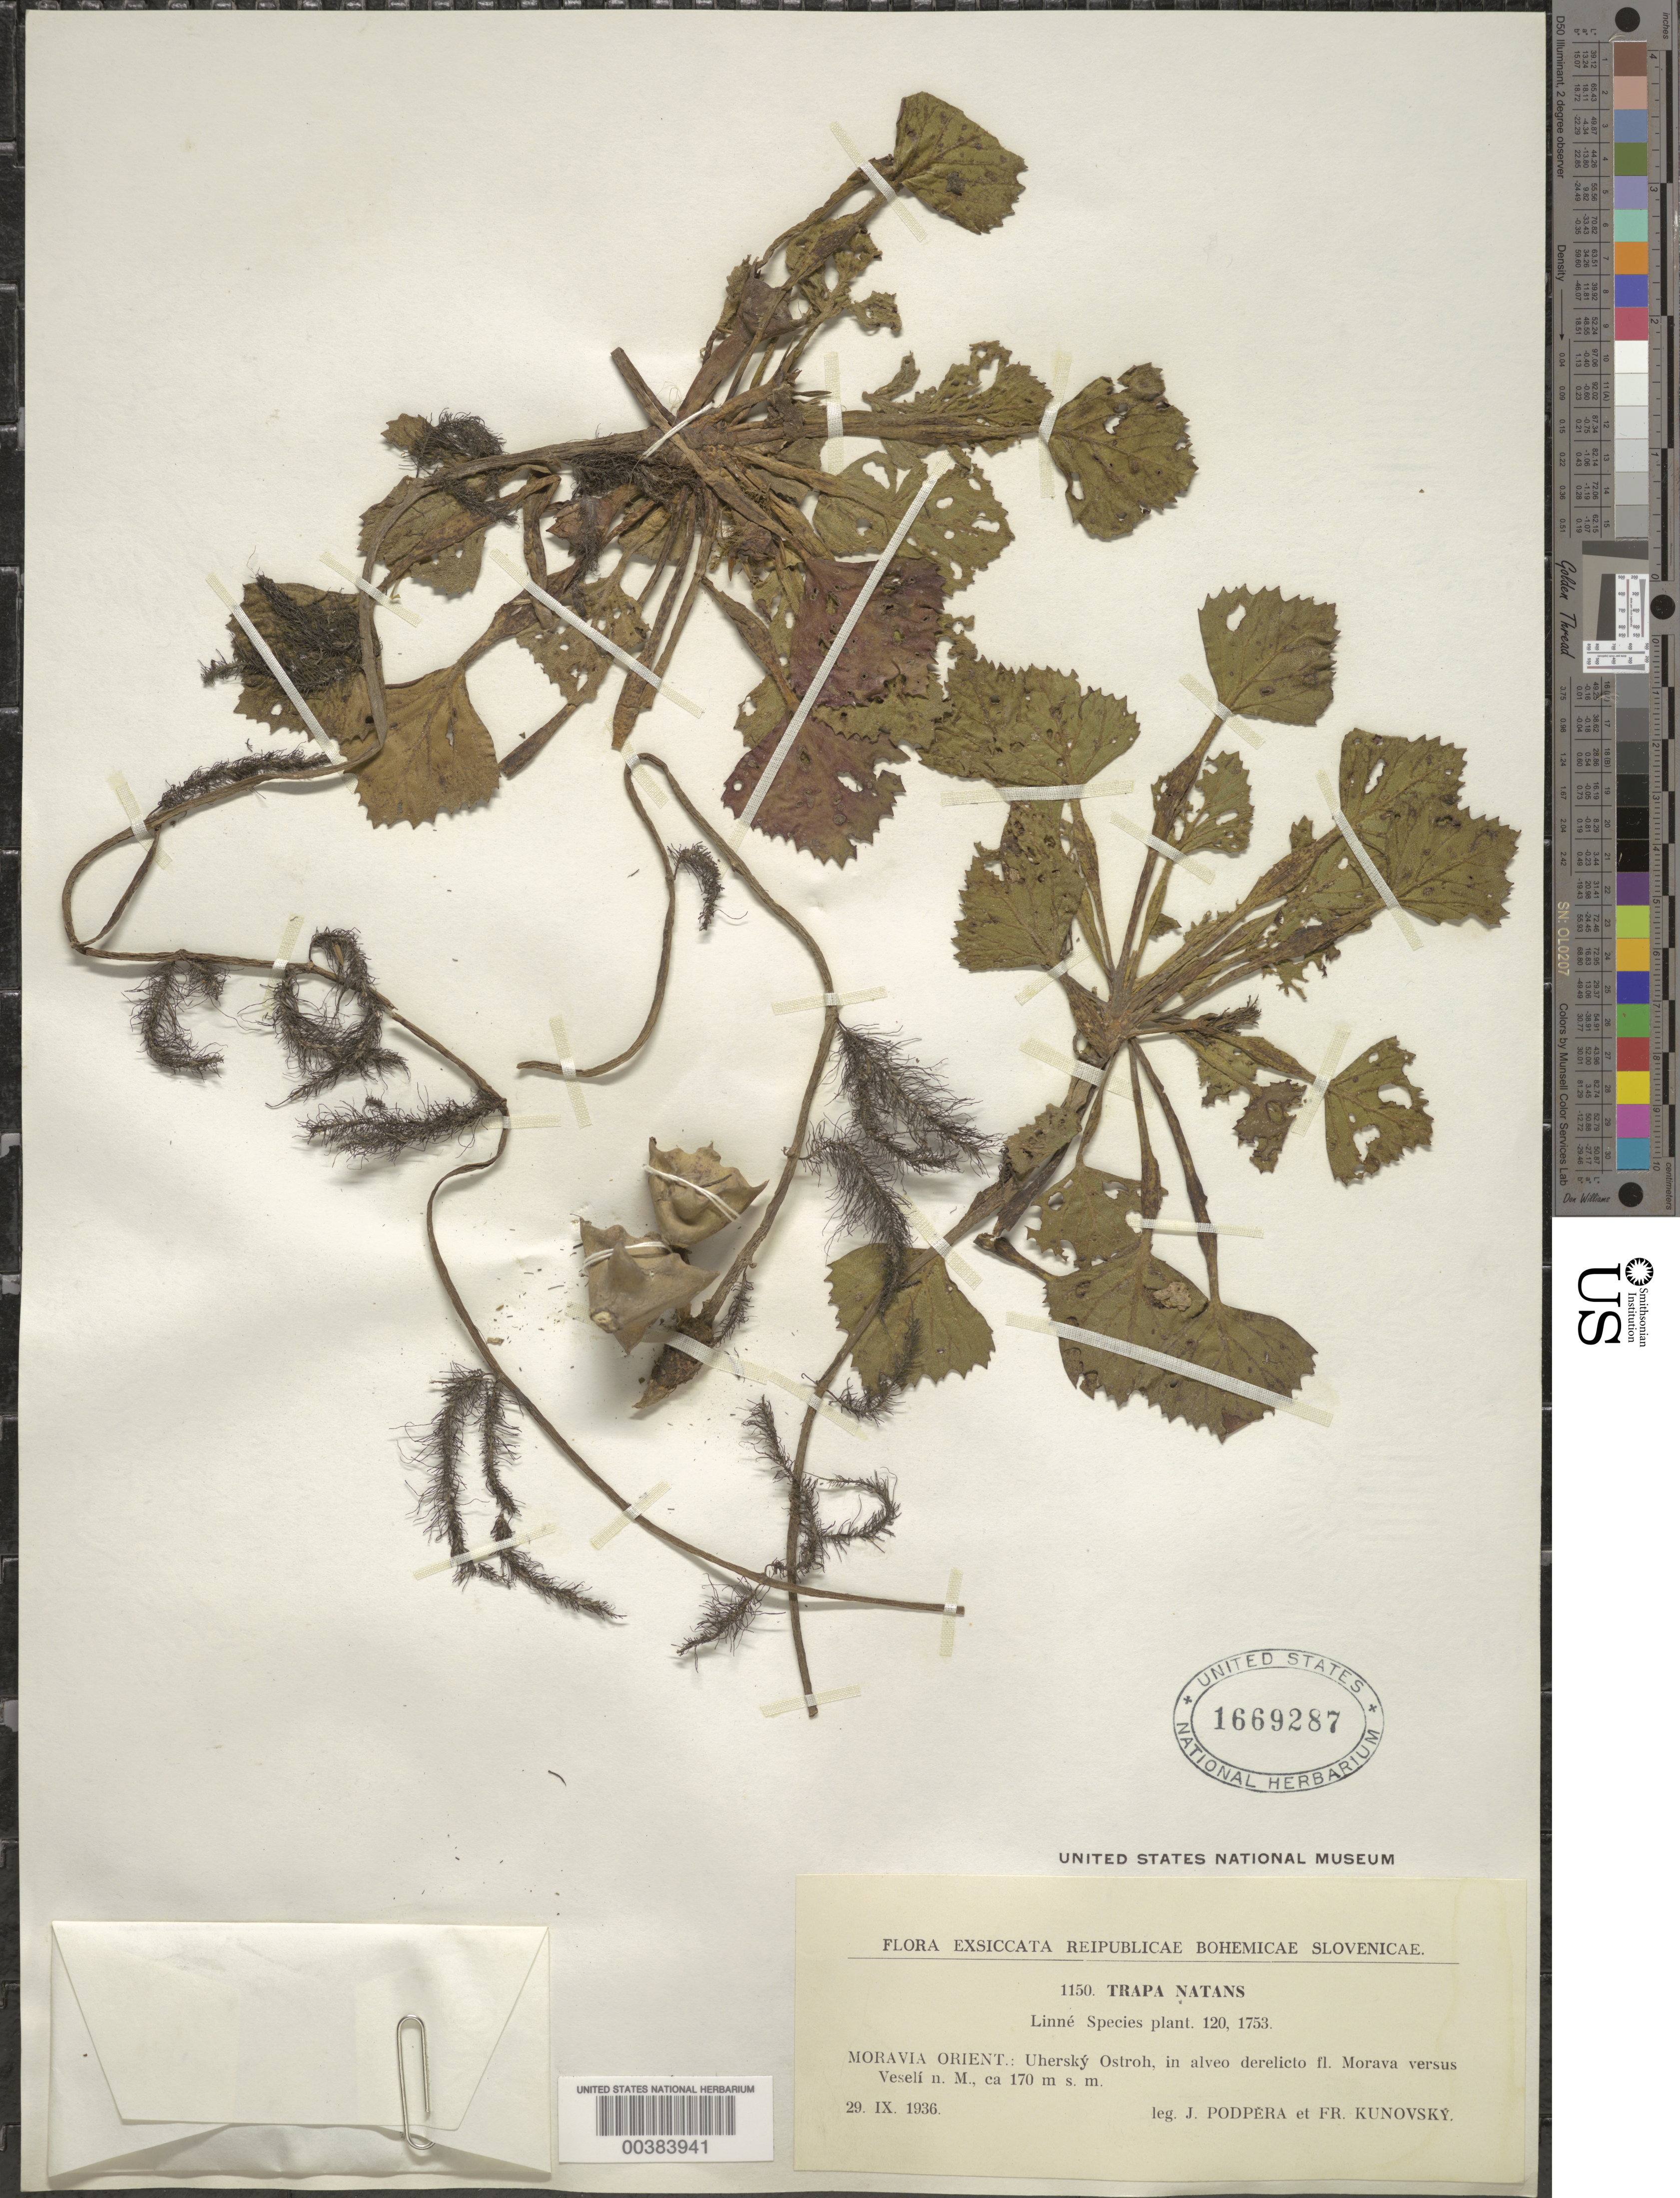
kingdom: Plantae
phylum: Tracheophyta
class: Magnoliopsida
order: Myrtales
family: Lythraceae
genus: Trapa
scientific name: Trapa natans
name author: L.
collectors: J. Podpera & F. Kunovsky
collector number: Exs. 1150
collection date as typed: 29 Sep 1936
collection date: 1936-09-29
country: Czechia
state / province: Zlin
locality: Moravia, Uhersky Ostroh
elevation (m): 170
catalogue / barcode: US 1669287